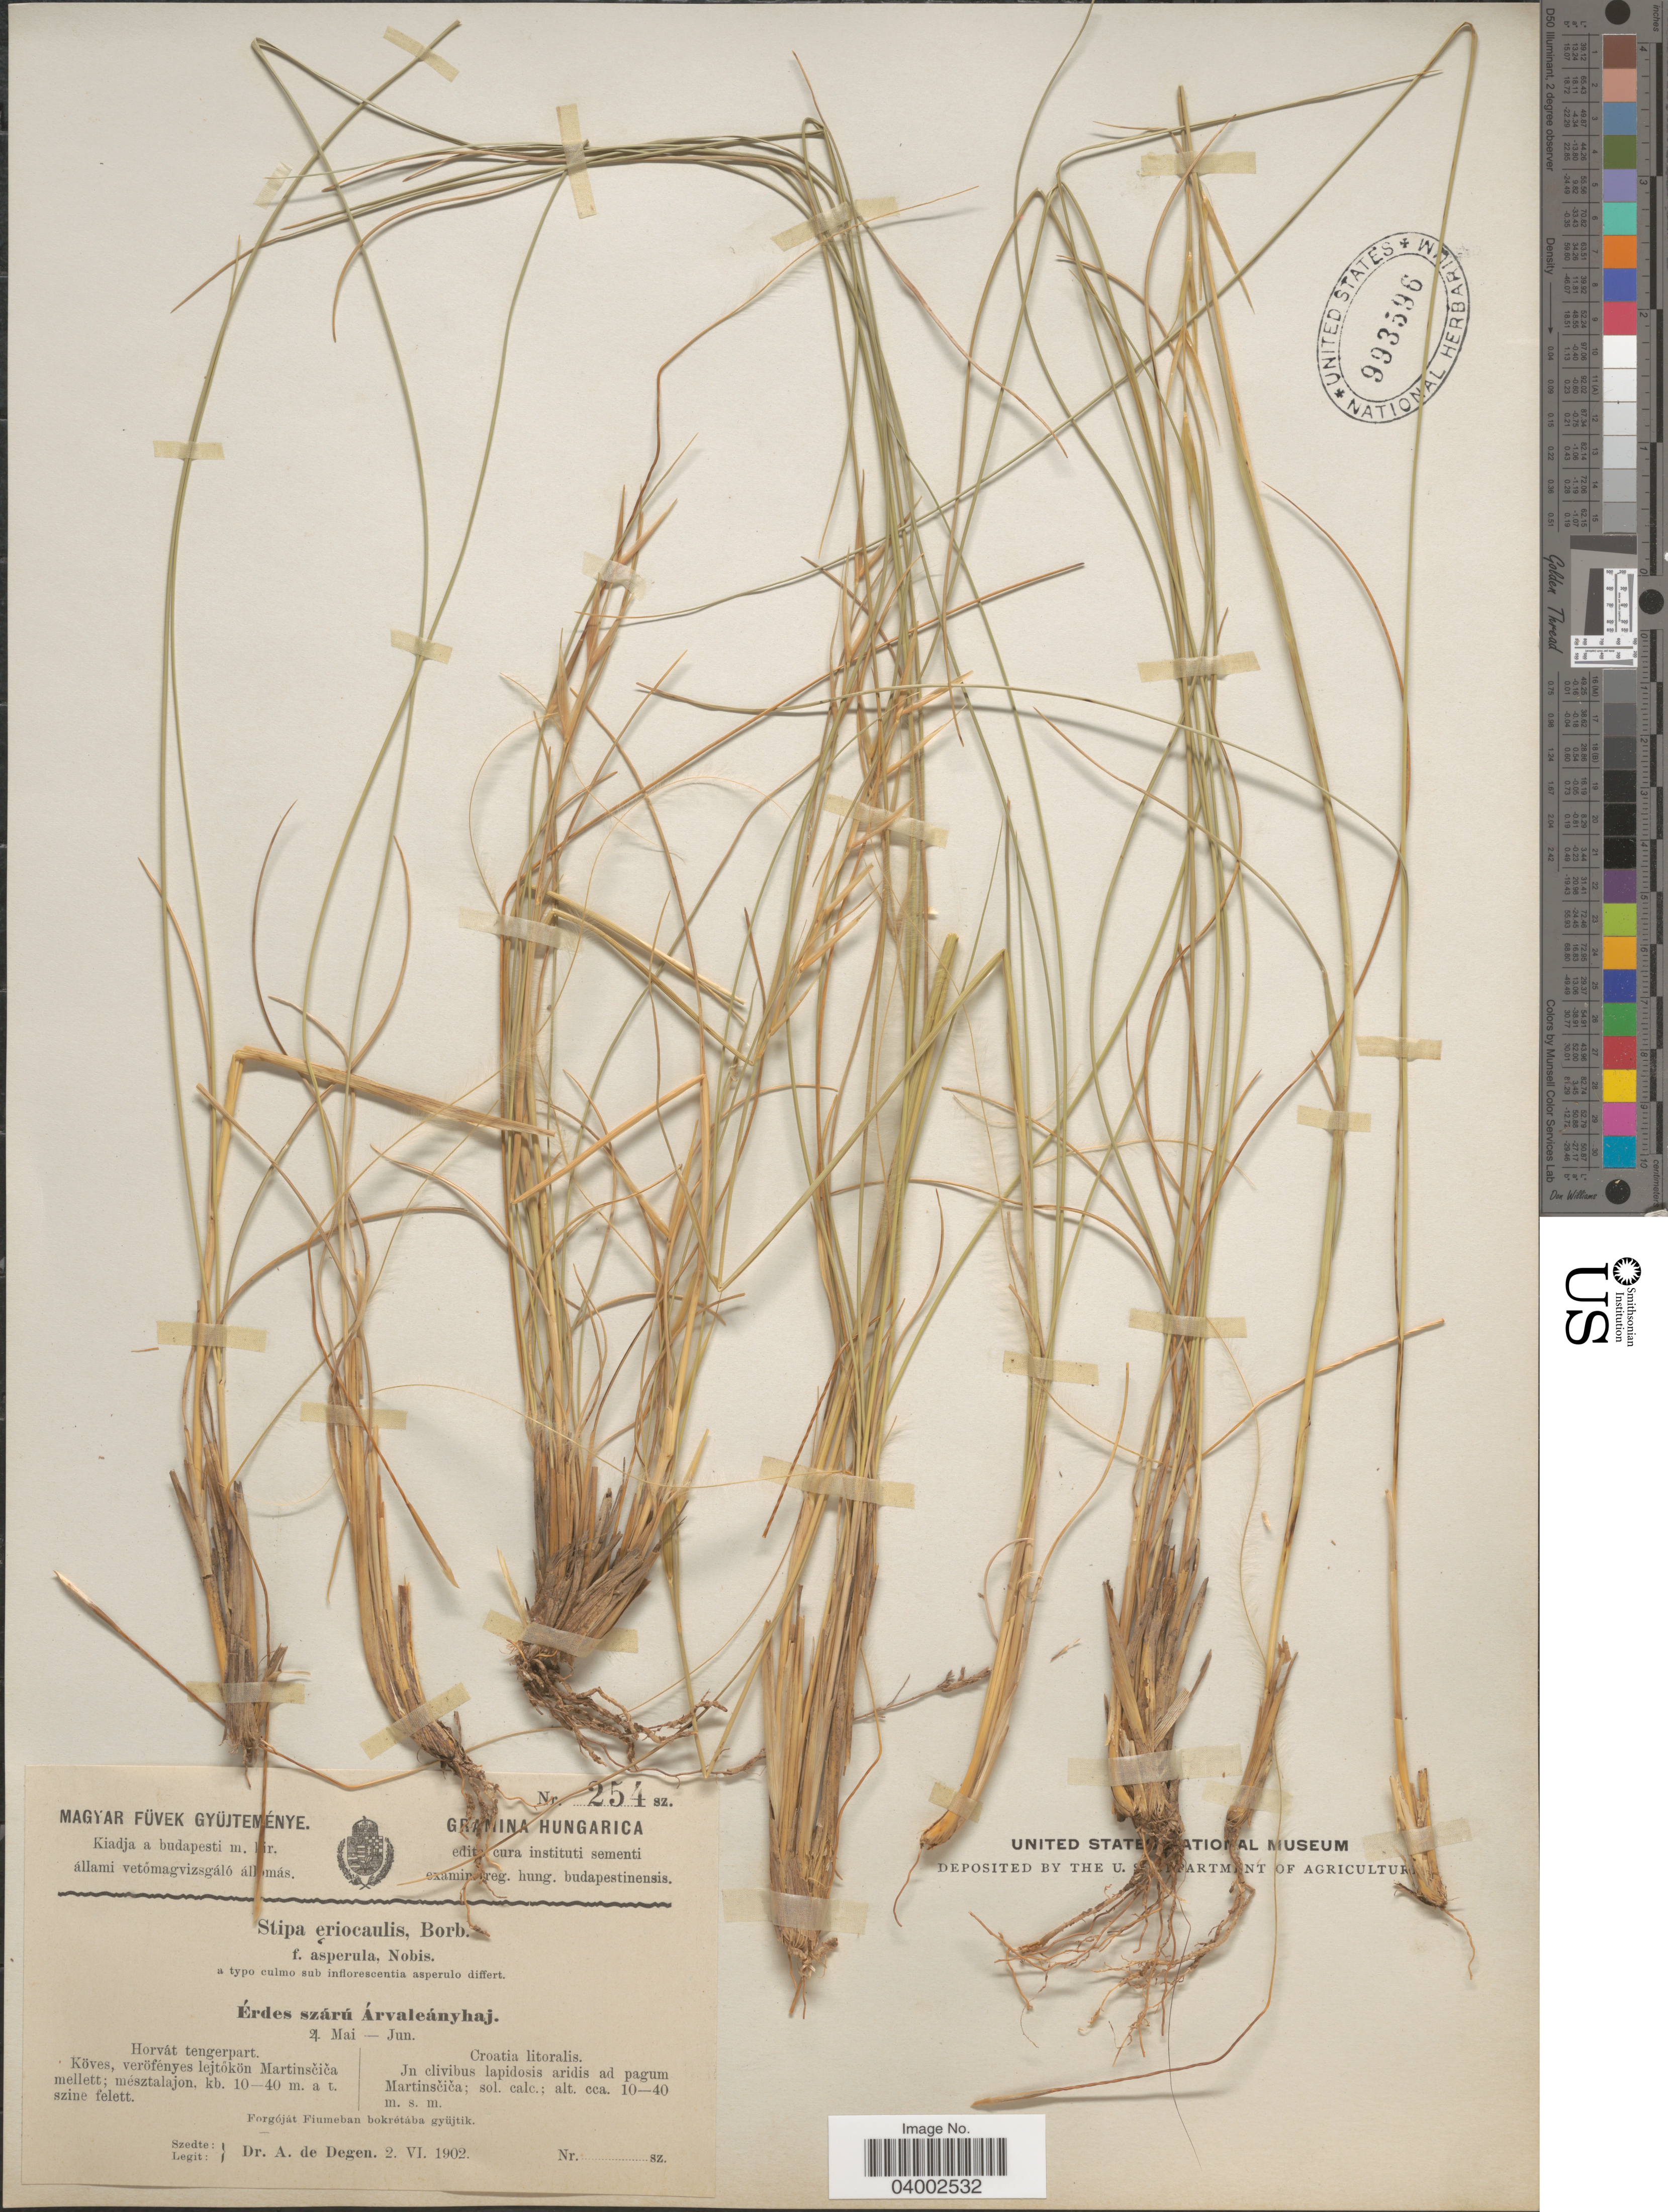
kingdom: Plantae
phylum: Tracheophyta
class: Liliopsida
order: Poales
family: Poaceae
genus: Stipa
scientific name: Stipa eriocaulis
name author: Borbás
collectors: A. Degen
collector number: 254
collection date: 1902-06-02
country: Croatia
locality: Croatia litoralis. Jn clivibus lapidosis aridis ad pagum Martinscica.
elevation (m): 10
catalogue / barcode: US 993596